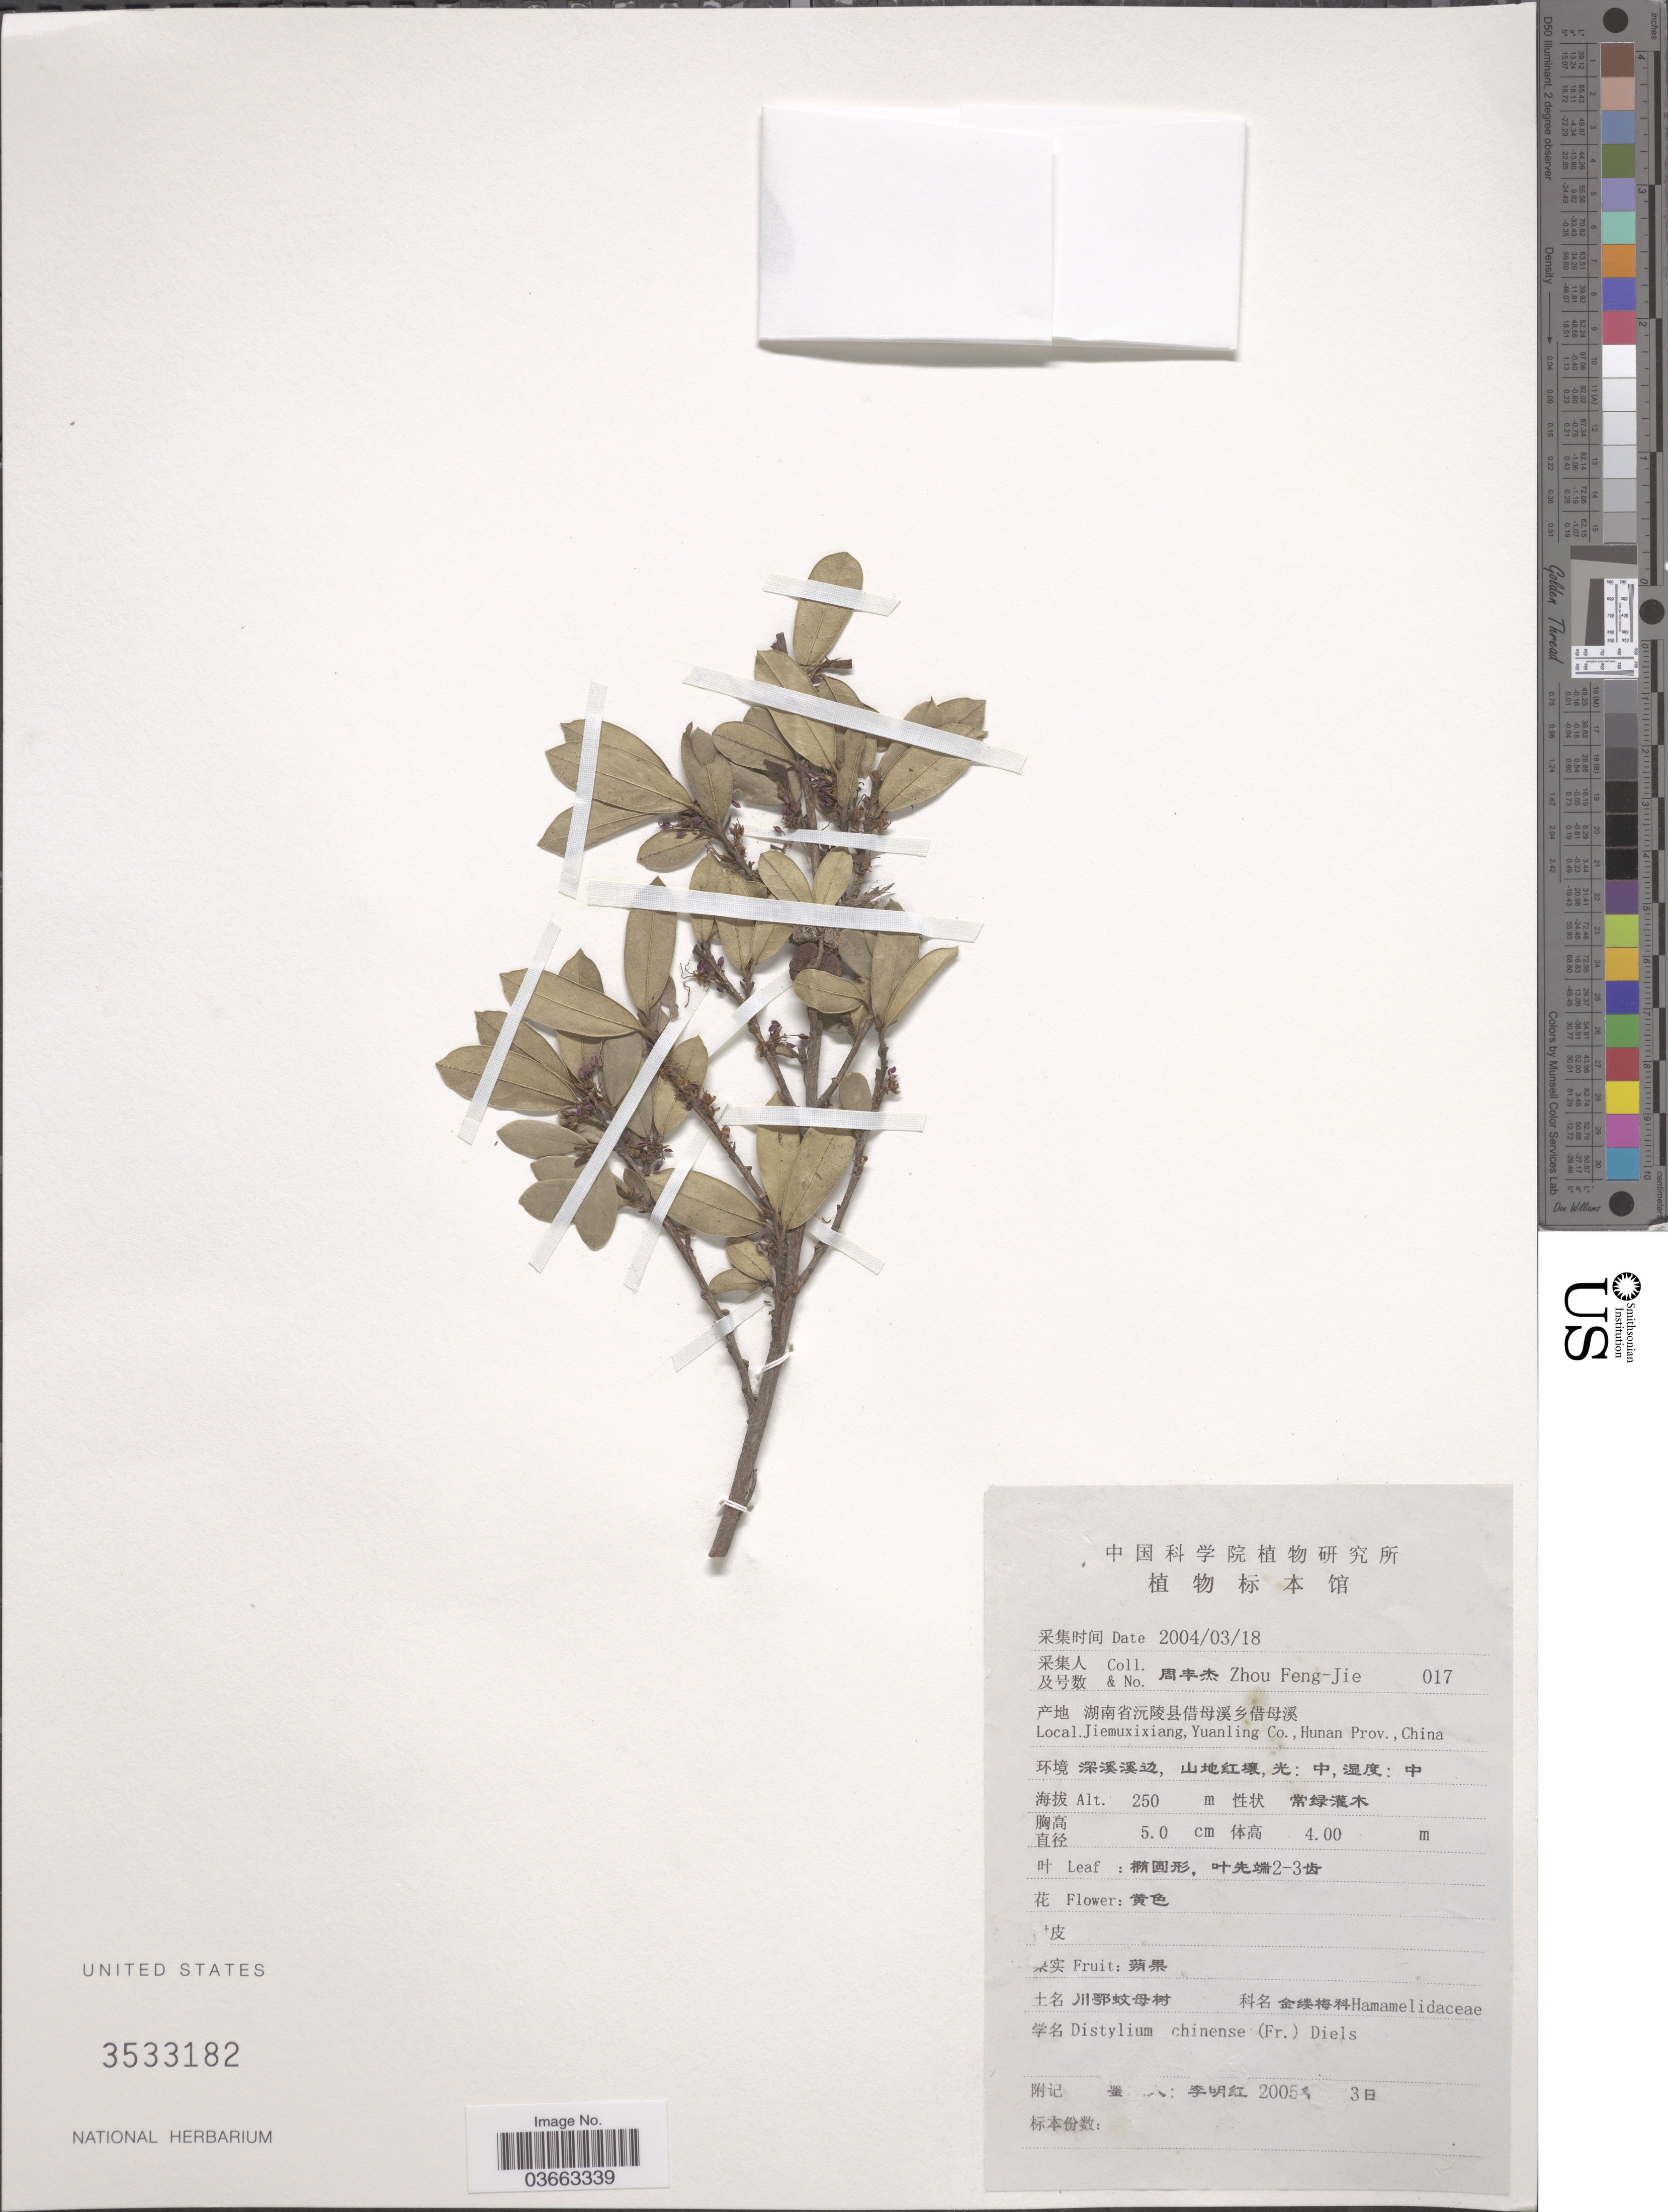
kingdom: Plantae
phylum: Tracheophyta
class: Magnoliopsida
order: Saxifragales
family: Hamamelidaceae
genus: Distylium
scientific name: Distylium chinense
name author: Hemsl.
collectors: F. Zhou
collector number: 017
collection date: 2004-03-18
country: China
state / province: Hunan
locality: Jiemuxixiang, Yuanling Co.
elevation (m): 250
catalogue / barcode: US 3533182